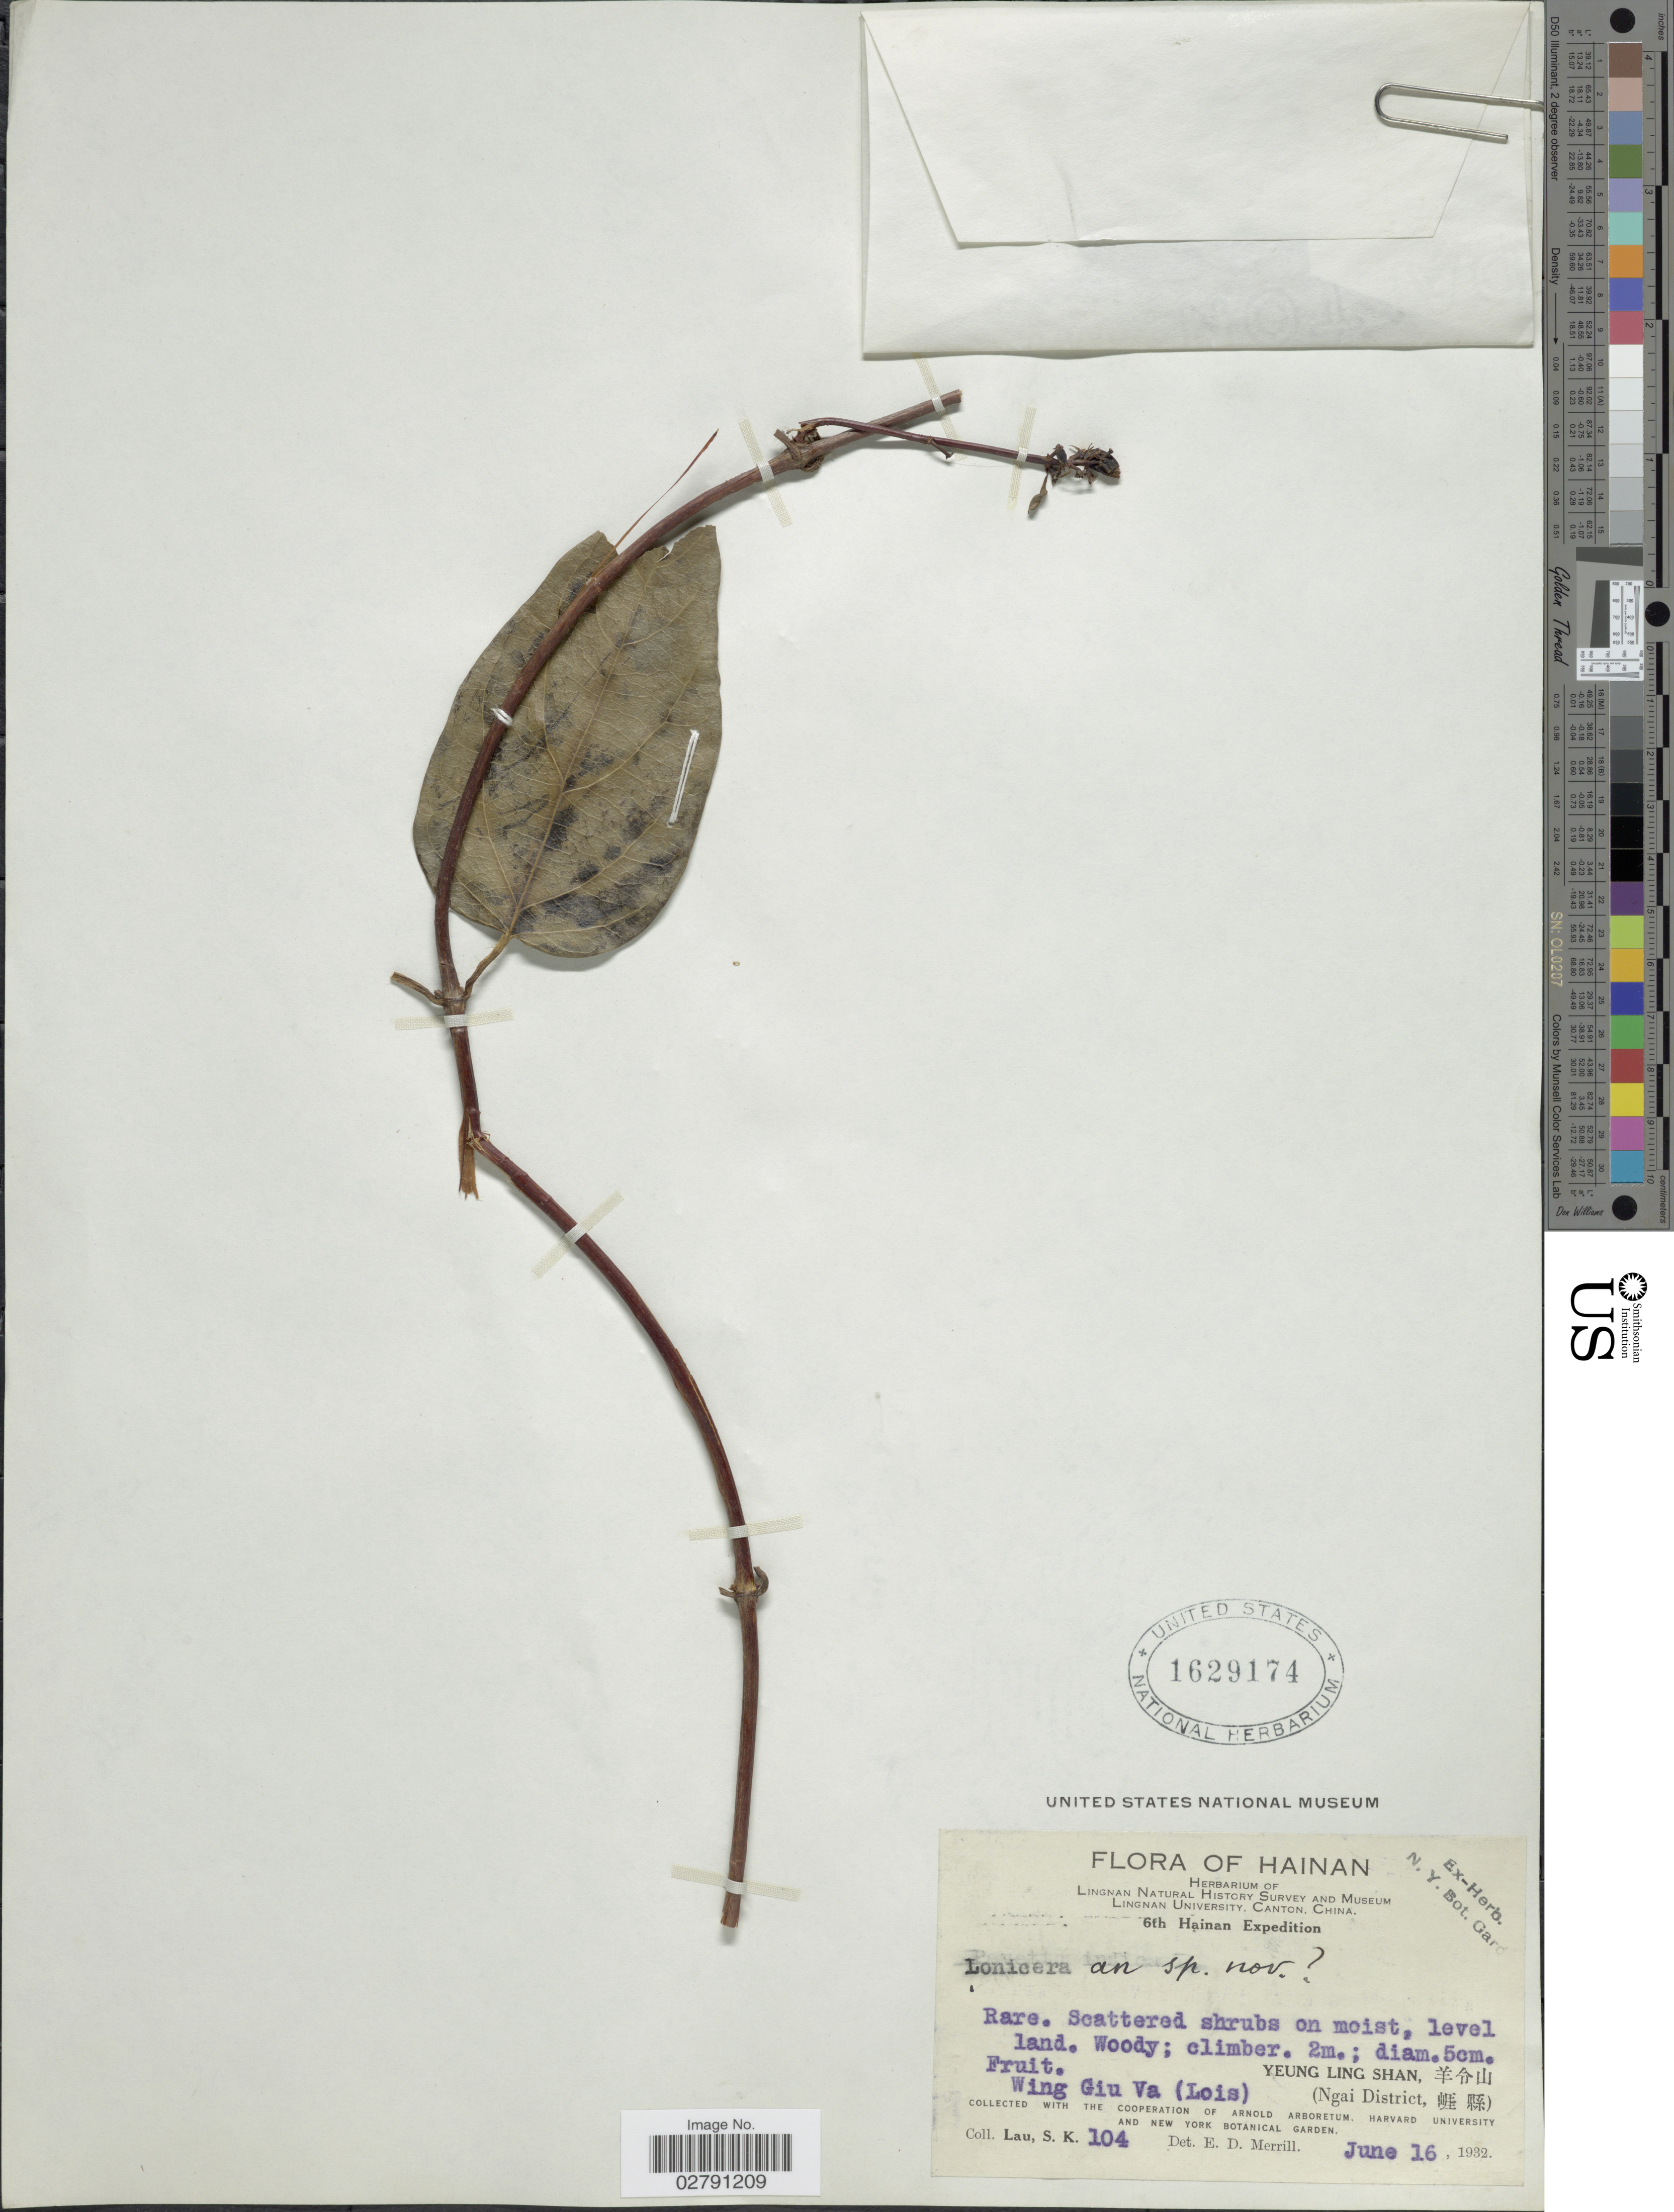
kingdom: Plantae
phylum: Tracheophyta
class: Magnoliopsida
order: Dipsacales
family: Caprifoliaceae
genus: Lonicera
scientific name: Lonicera sp.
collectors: S. K. Lau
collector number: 104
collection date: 1932-06-16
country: China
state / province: Hainan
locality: Wing Giu Va (Lois). Yeung Ling Shan. (Ngai District).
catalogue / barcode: US 1629174